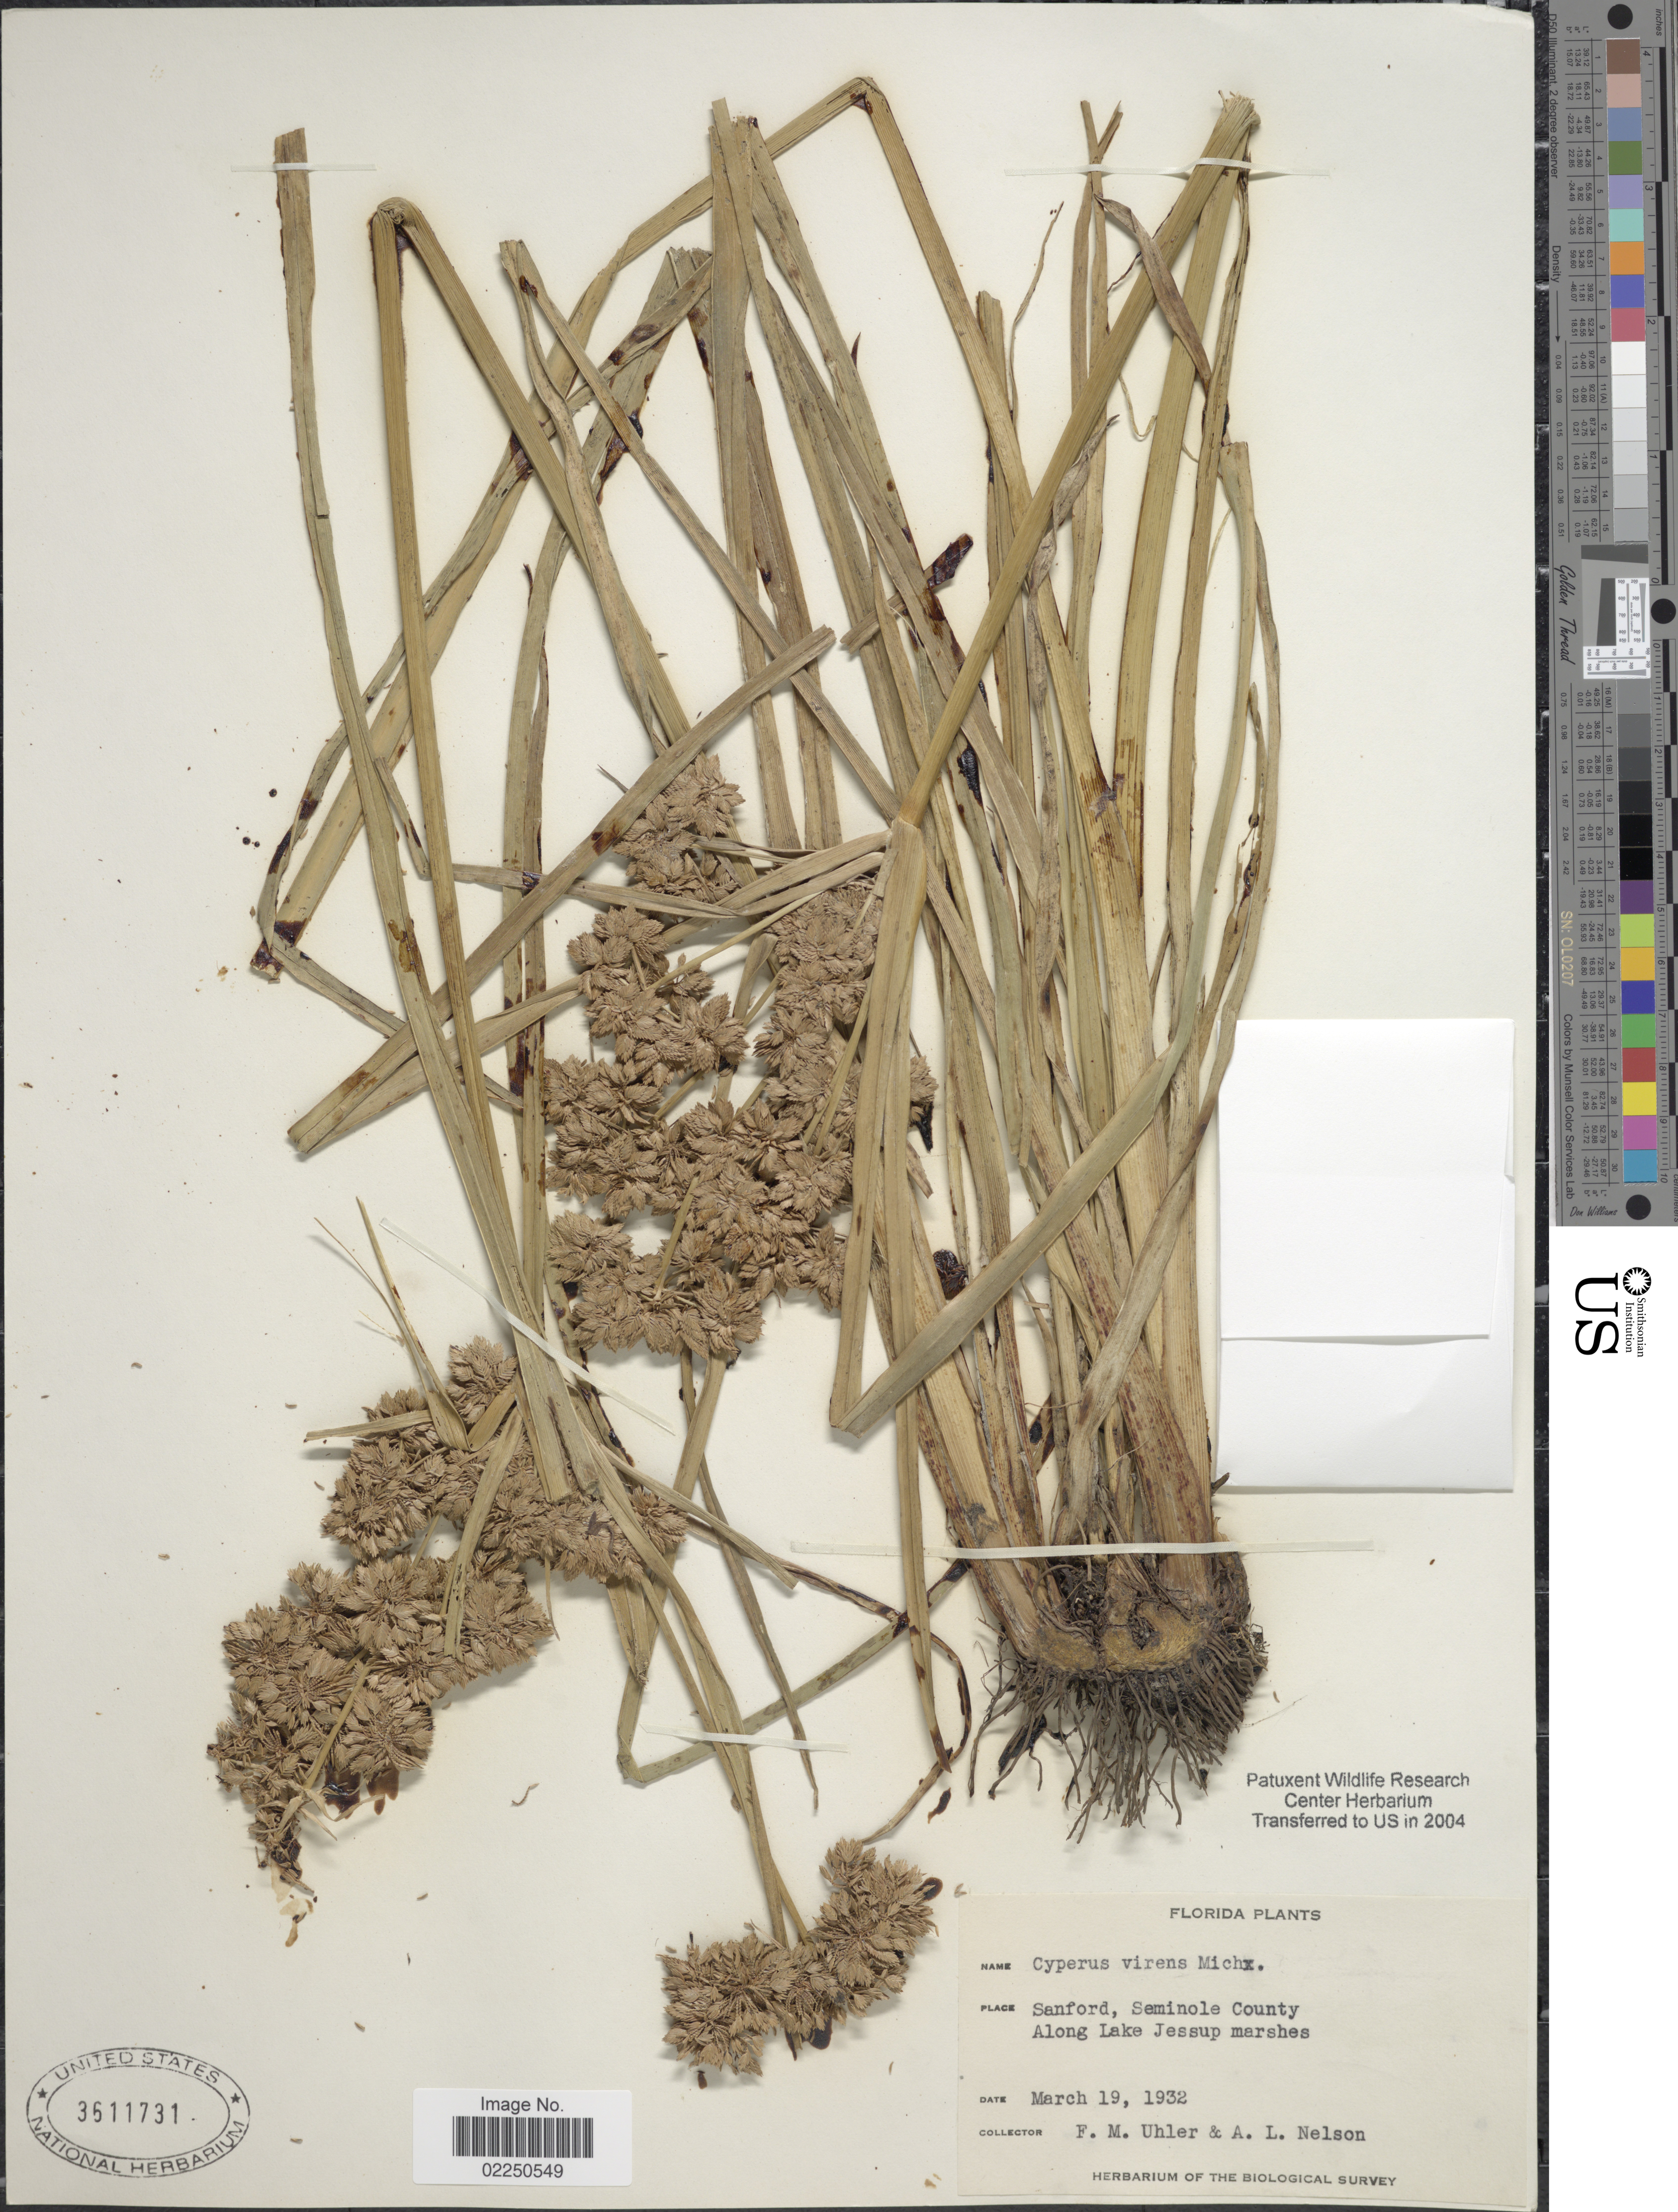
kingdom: Plantae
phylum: Tracheophyta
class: Liliopsida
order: Poales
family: Cyperaceae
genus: Cyperus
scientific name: Cyperus virens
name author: Michx.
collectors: F. M. Uhler & A. L. Nelson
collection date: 1932-03-19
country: United States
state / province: Florida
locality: Sanford, Seminole County. Along Lake Jessup marshes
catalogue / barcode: US 3611731